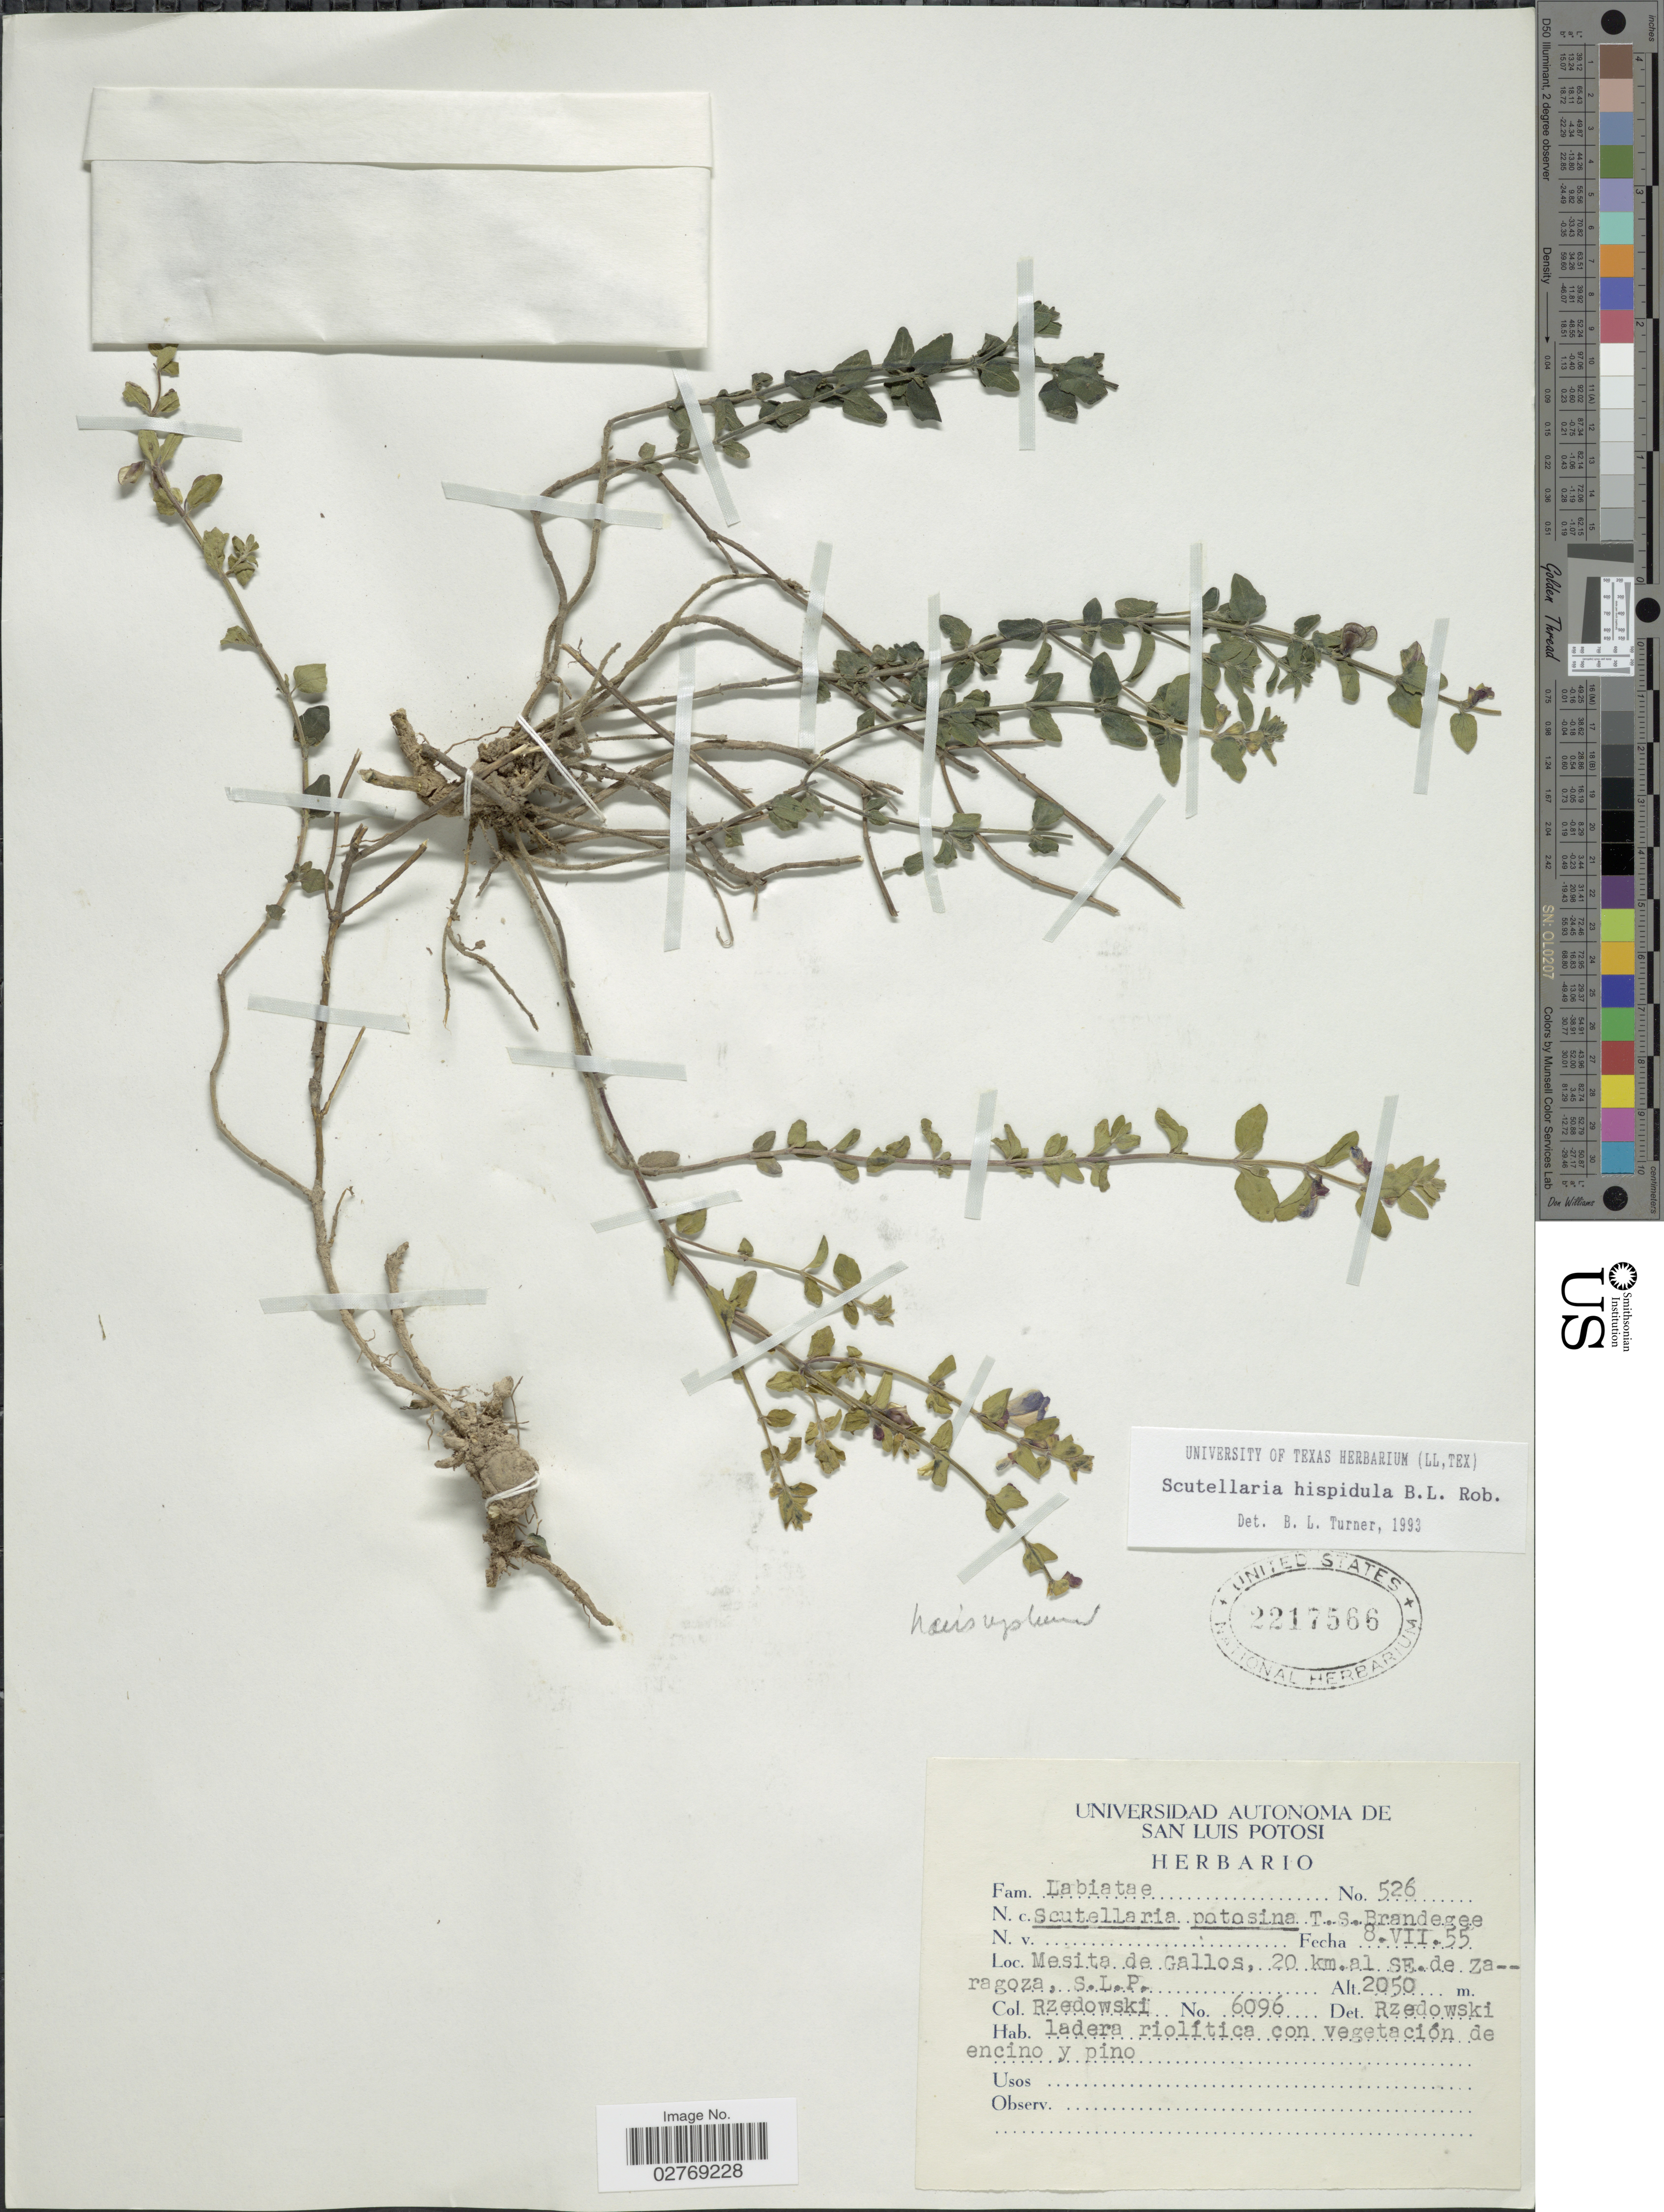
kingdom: Plantae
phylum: Tracheophyta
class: Magnoliopsida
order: Lamiales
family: Lamiaceae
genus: Scutellaria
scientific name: Scutellaria hispidula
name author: B.L. Rob.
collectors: Rzedowski, --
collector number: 6096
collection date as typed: Transcribed d/m/y: 8/7/55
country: Mexico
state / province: San Luis Potosí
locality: Mesita de Gallos, 20 km. al SE. de Zaragoza.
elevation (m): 2050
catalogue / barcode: US 2217566